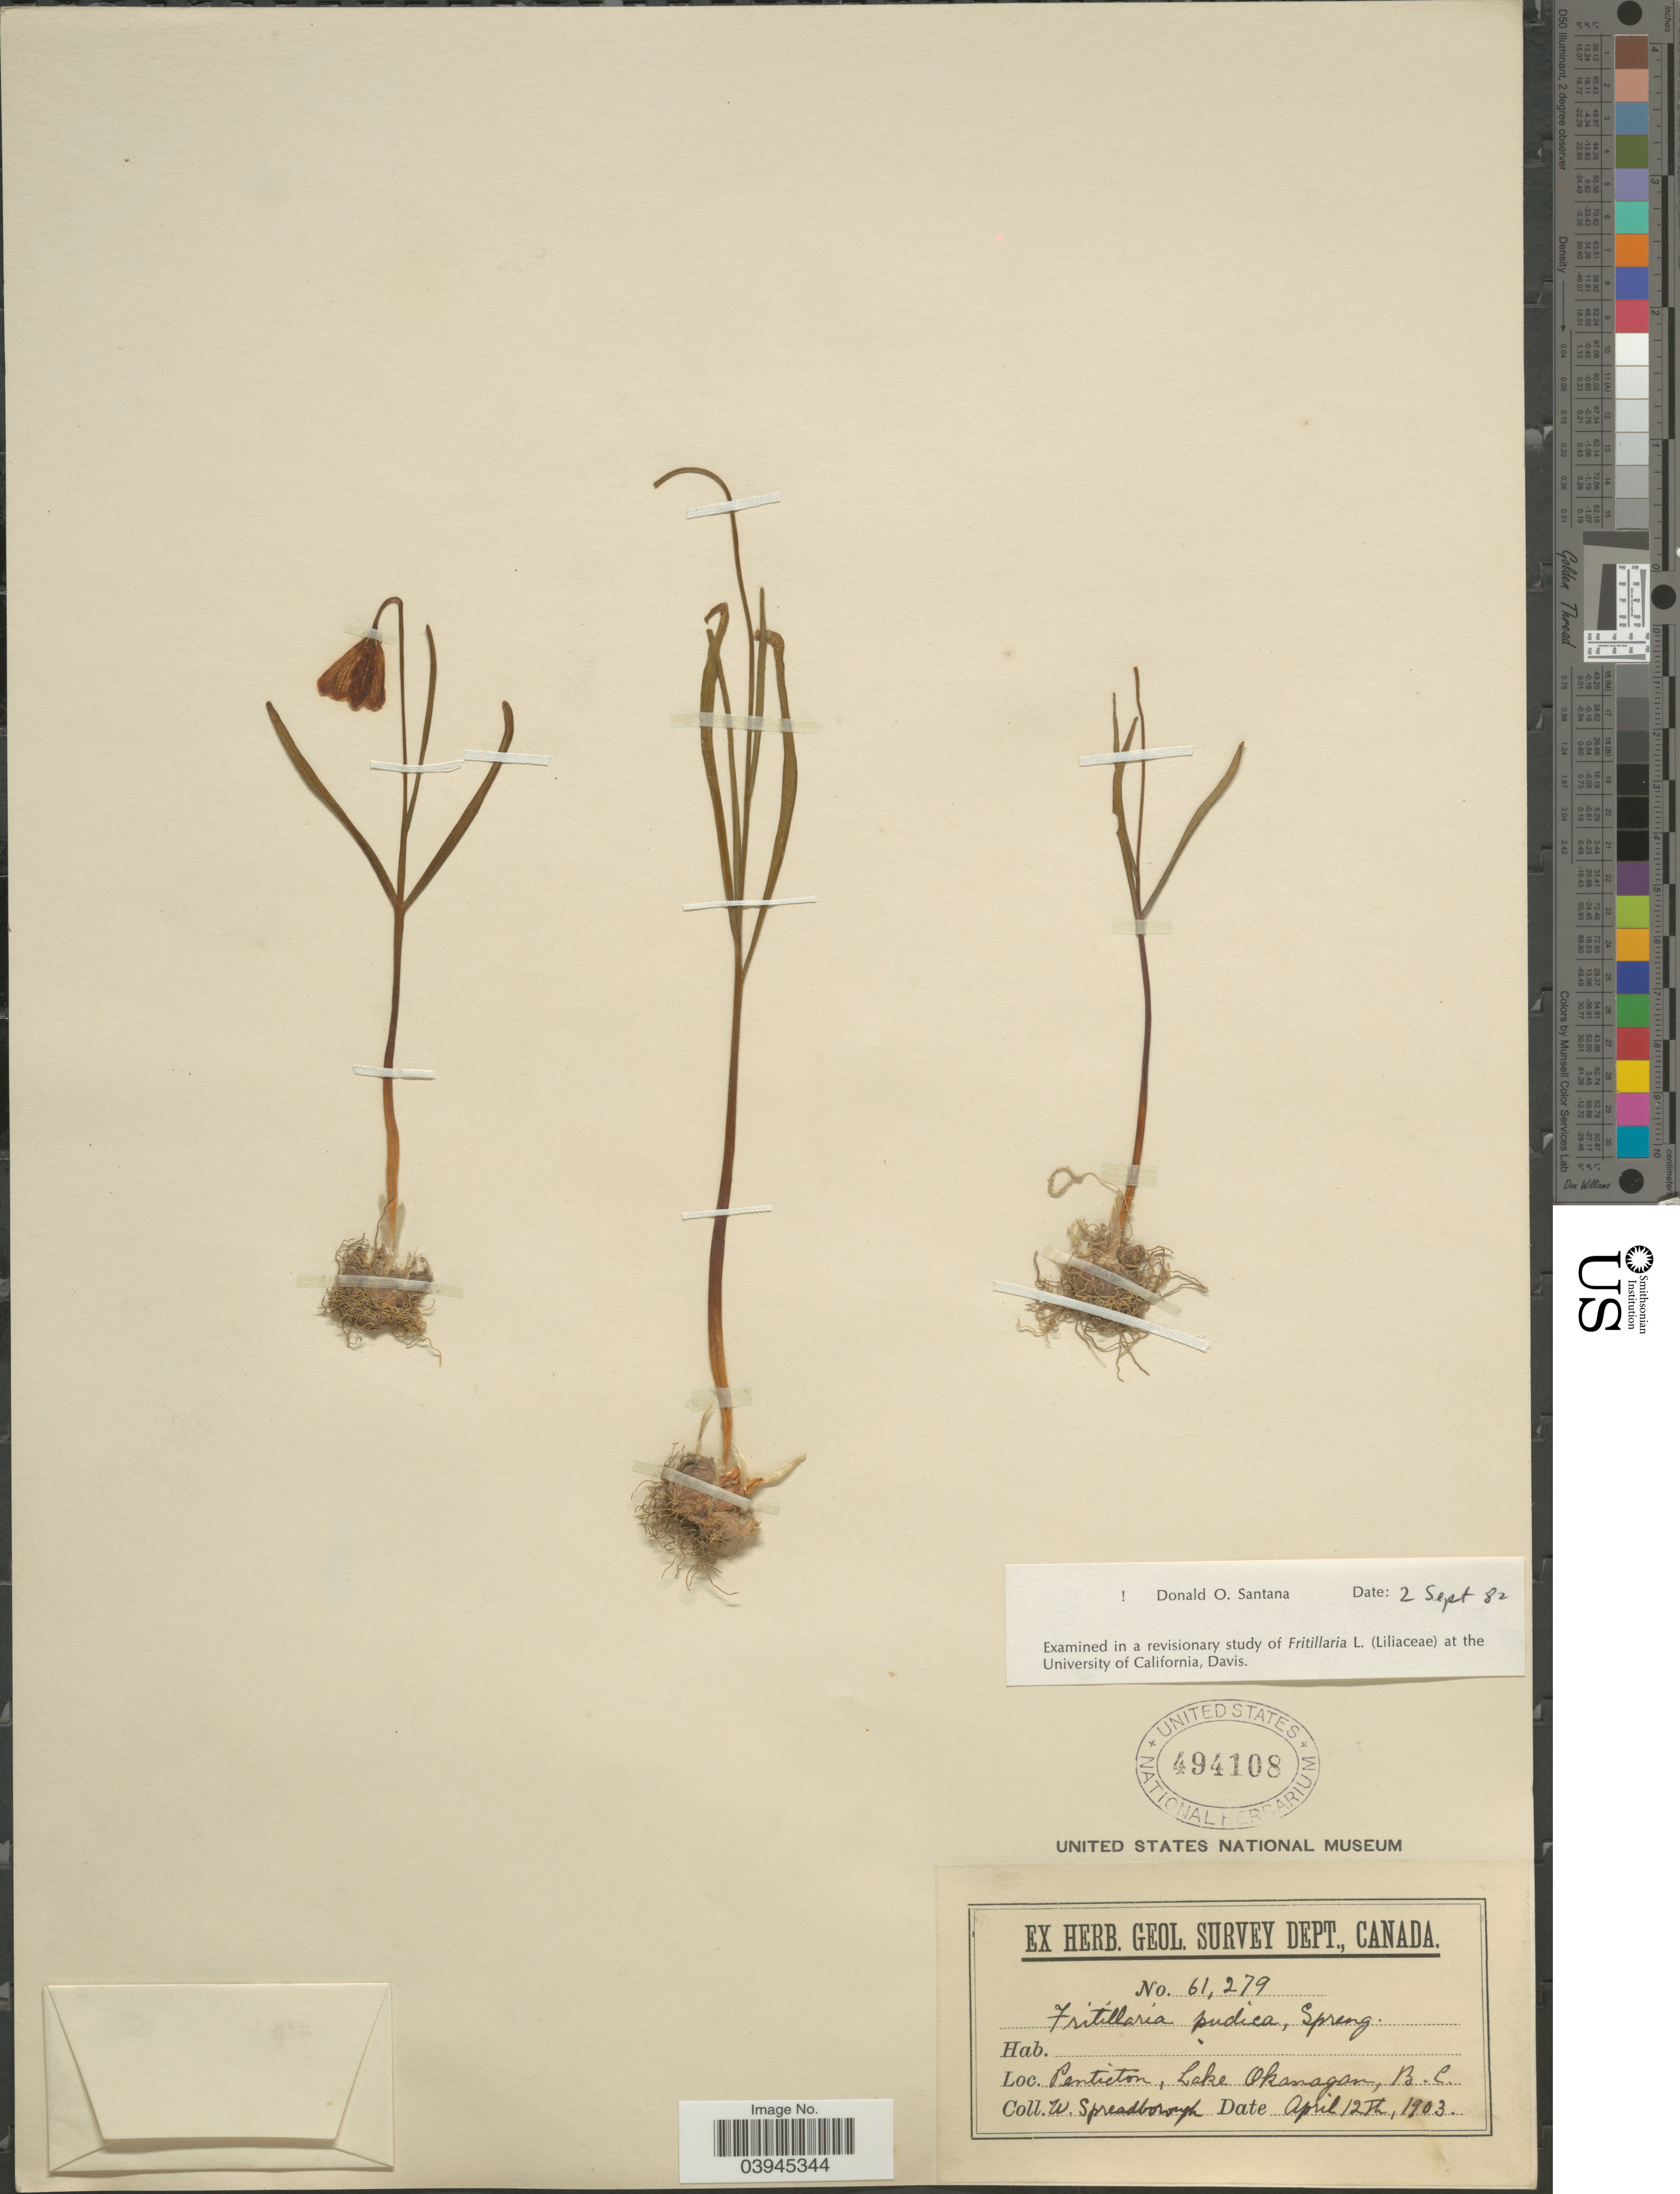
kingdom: Plantae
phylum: Tracheophyta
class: Liliopsida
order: Liliales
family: Liliaceae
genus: Fritillaria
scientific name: Fritillaria pudica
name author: (Pursh) Spreng.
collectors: W. Spreadborough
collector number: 61279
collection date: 1903-04-12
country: Canada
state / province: British Columbia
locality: Penticton, Lake Okanagan.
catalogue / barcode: US 494108